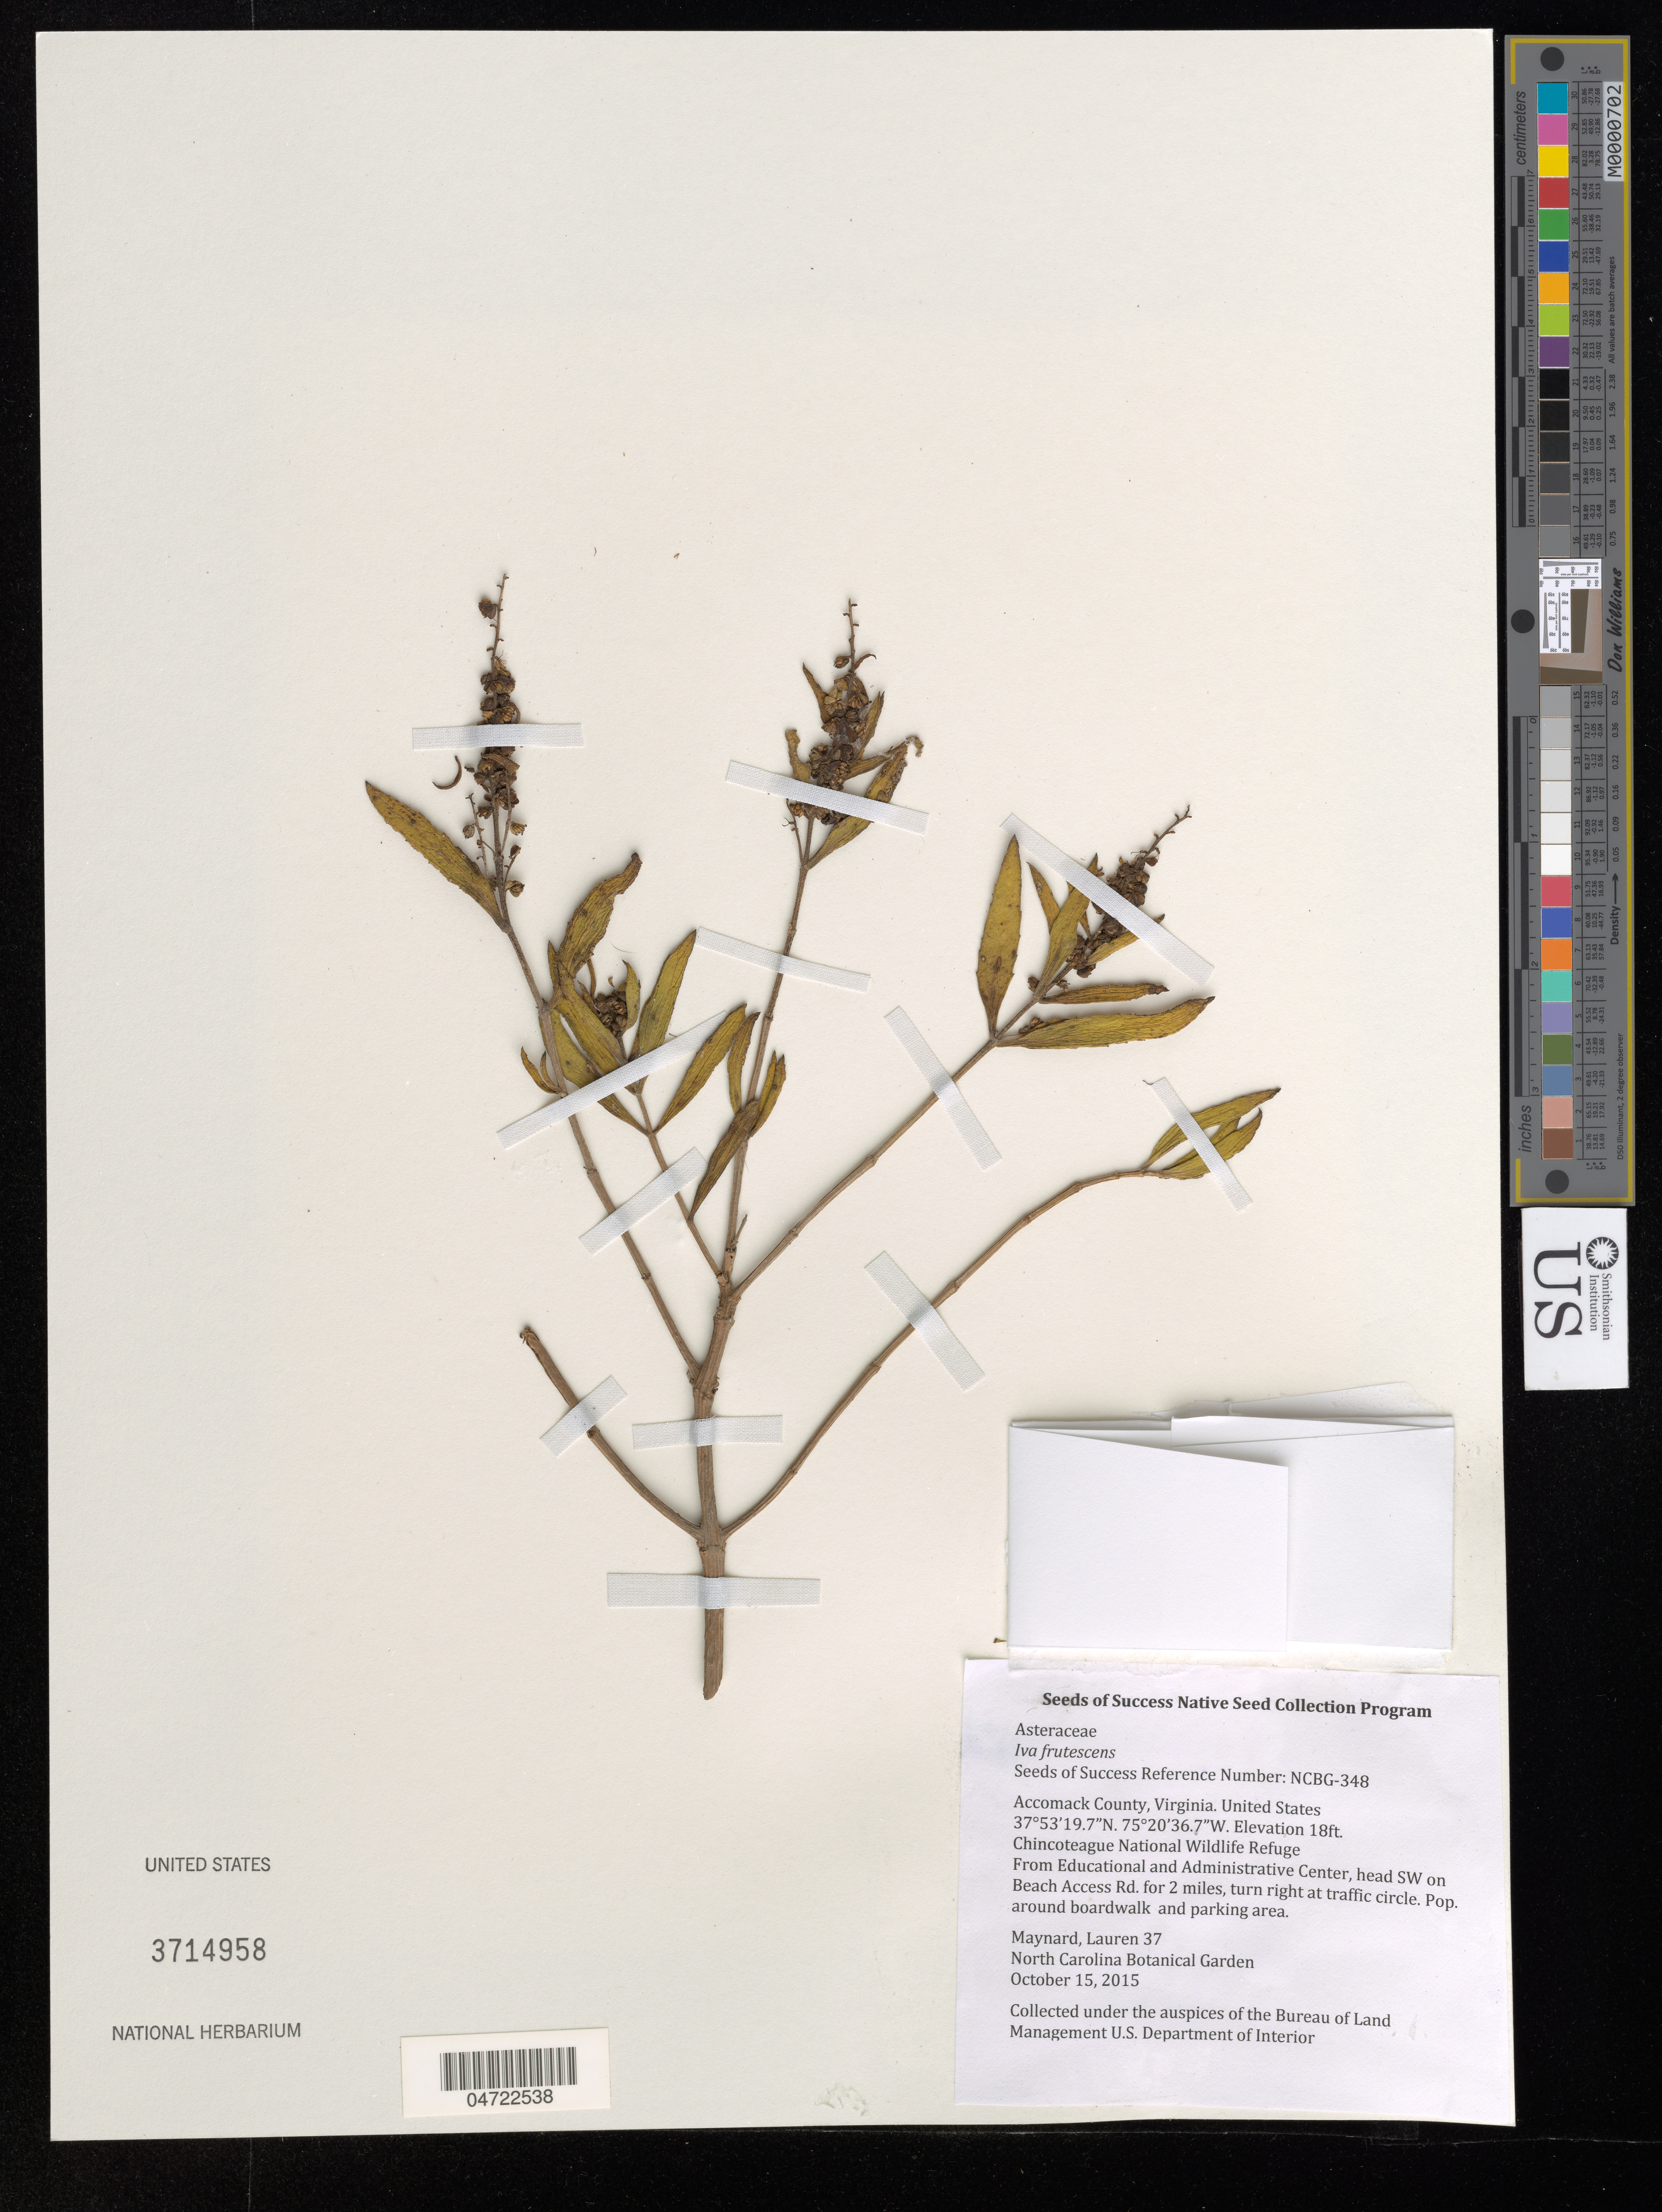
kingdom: Plantae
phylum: Tracheophyta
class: Magnoliopsida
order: Asterales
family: Asteraceae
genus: Iva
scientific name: Iva frutescens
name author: L.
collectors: L. Maynard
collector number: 37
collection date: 2015-10-15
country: United States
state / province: Virginia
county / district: Accomack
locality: Chincoteague National Wildlife Refuge. From Educational and Administrative Center, head SW on Beach Access Rd. for 2 miles, turn right at traffic circle. Pop. around boardwalk and parking area.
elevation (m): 5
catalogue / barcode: US 3714958